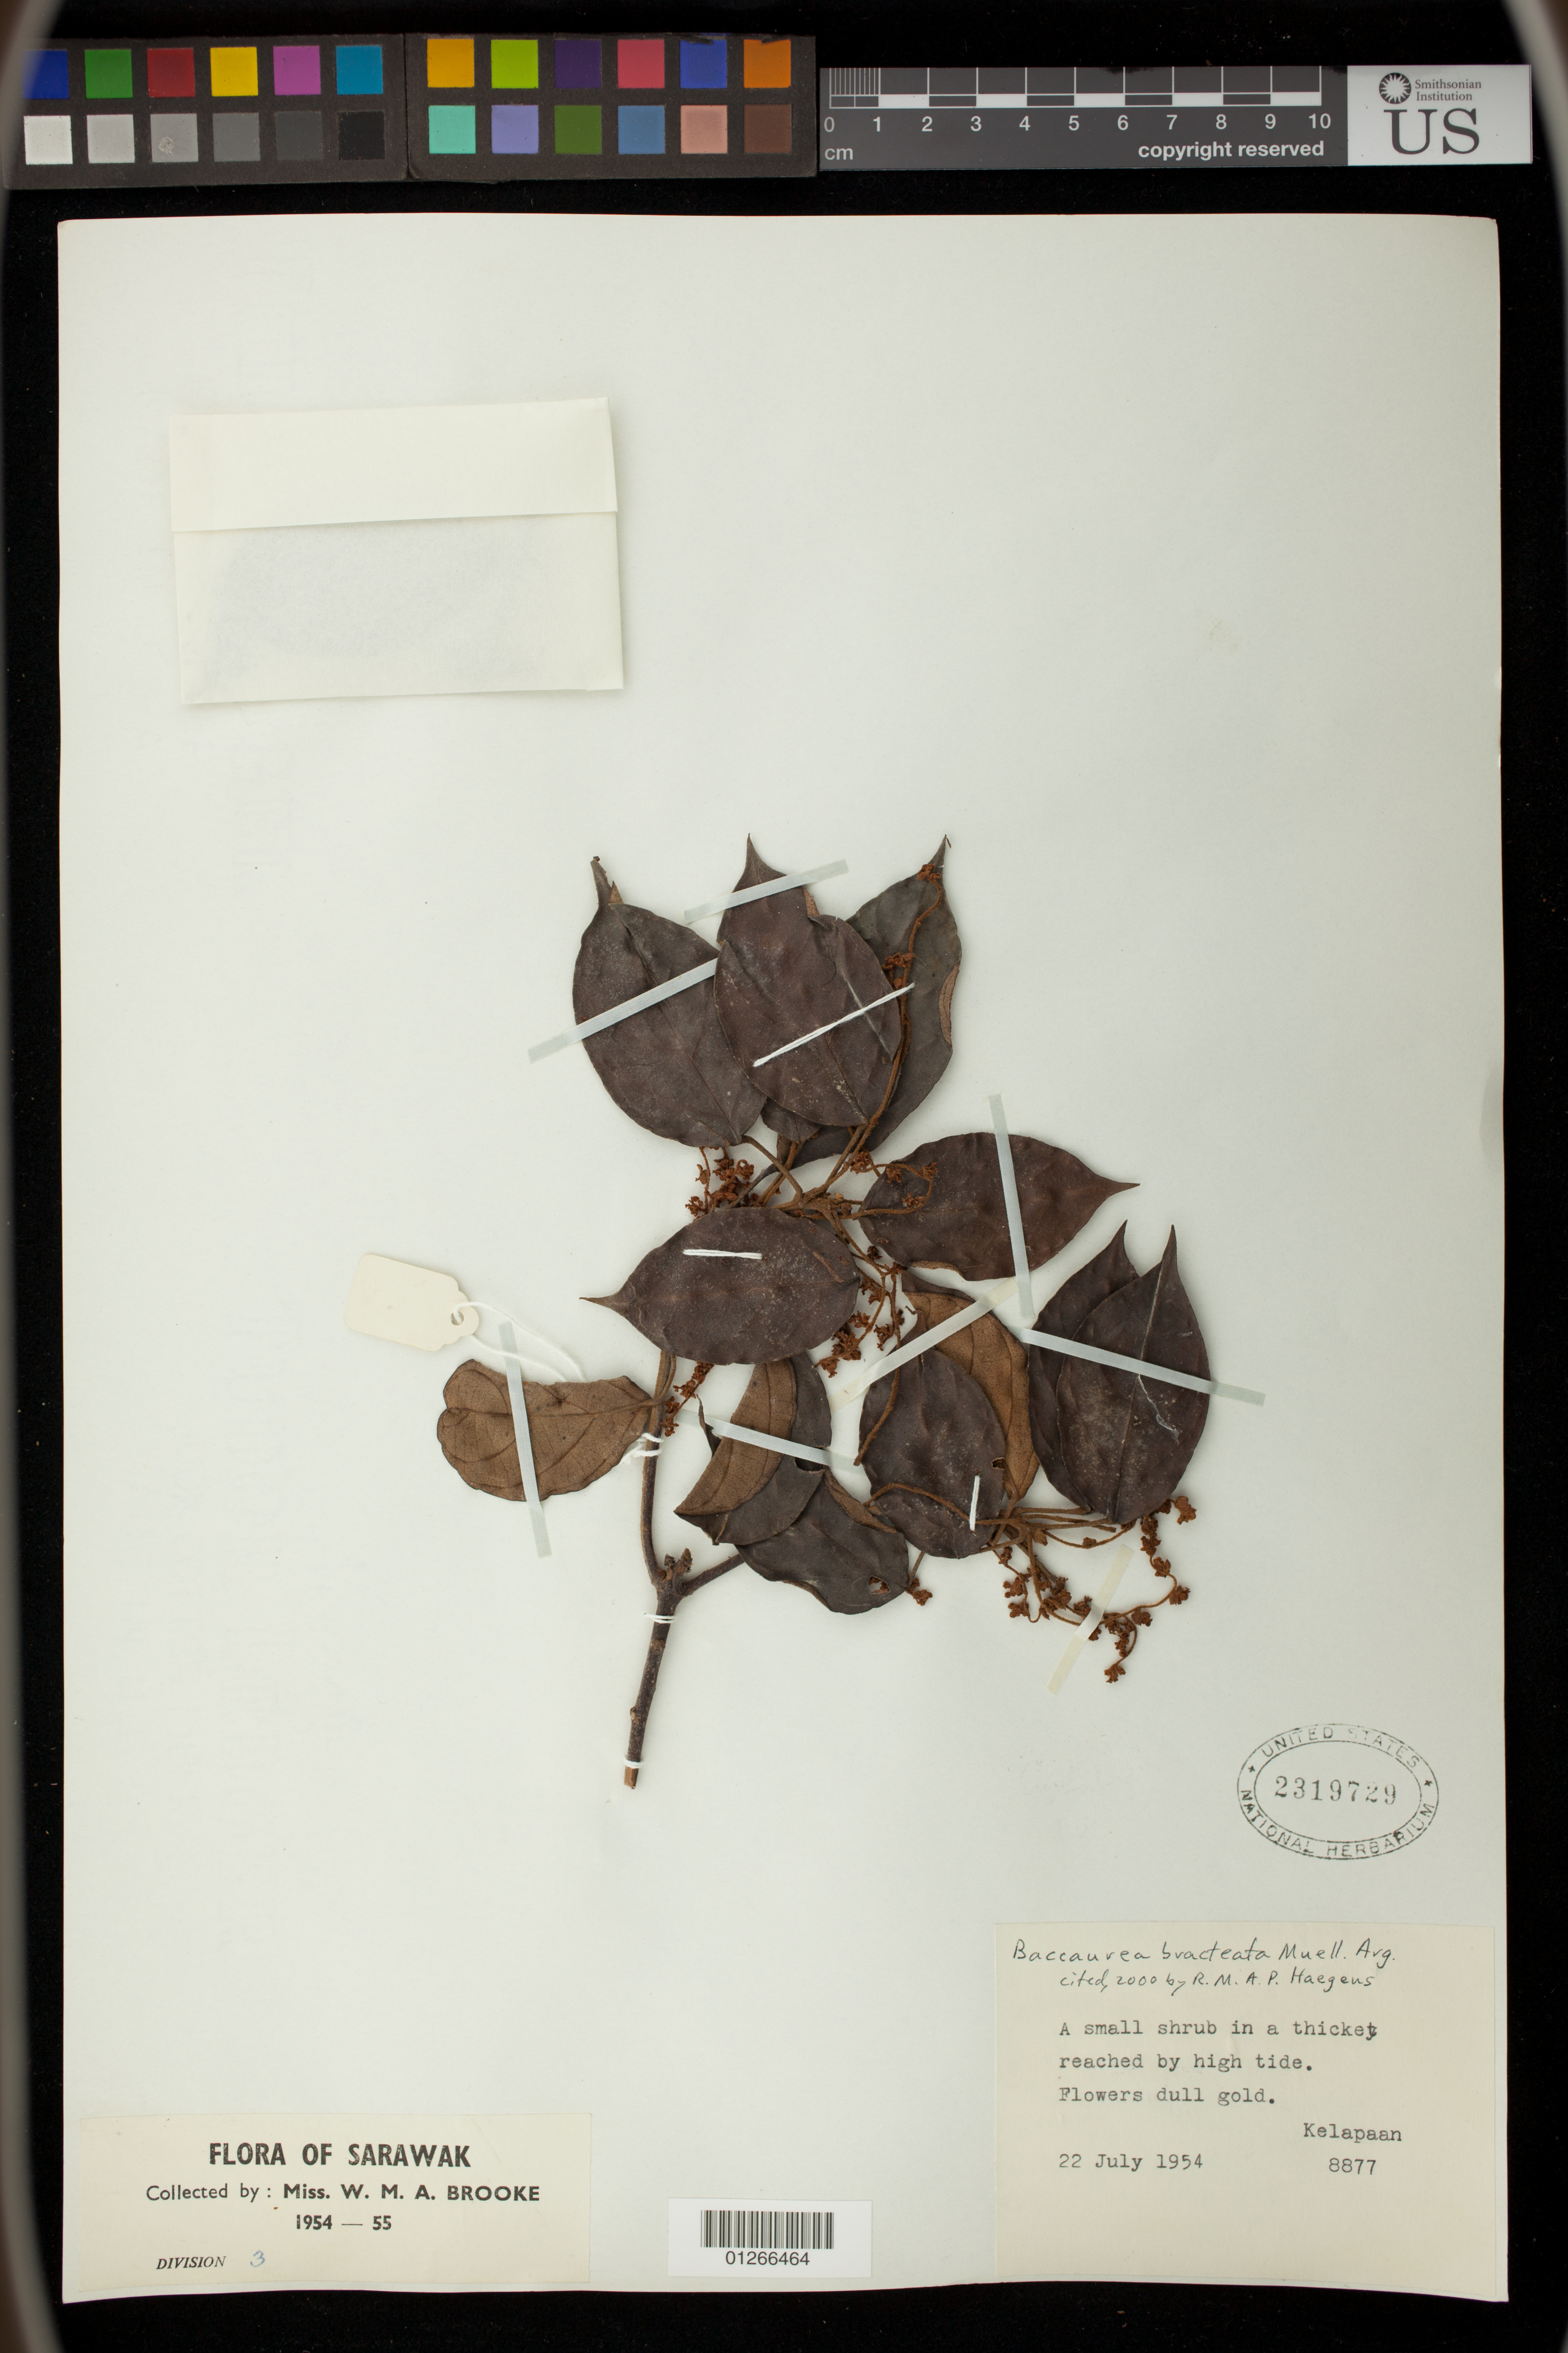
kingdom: Plantae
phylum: Tracheophyta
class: Magnoliopsida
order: Malpighiales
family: Phyllanthaceae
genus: Baccaurea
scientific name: Baccaurea bracteata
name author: Müll. Arg.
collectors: W. Brooke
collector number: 8877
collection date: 1954-07-22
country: Malaysia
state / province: Sarawak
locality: Kelapaan